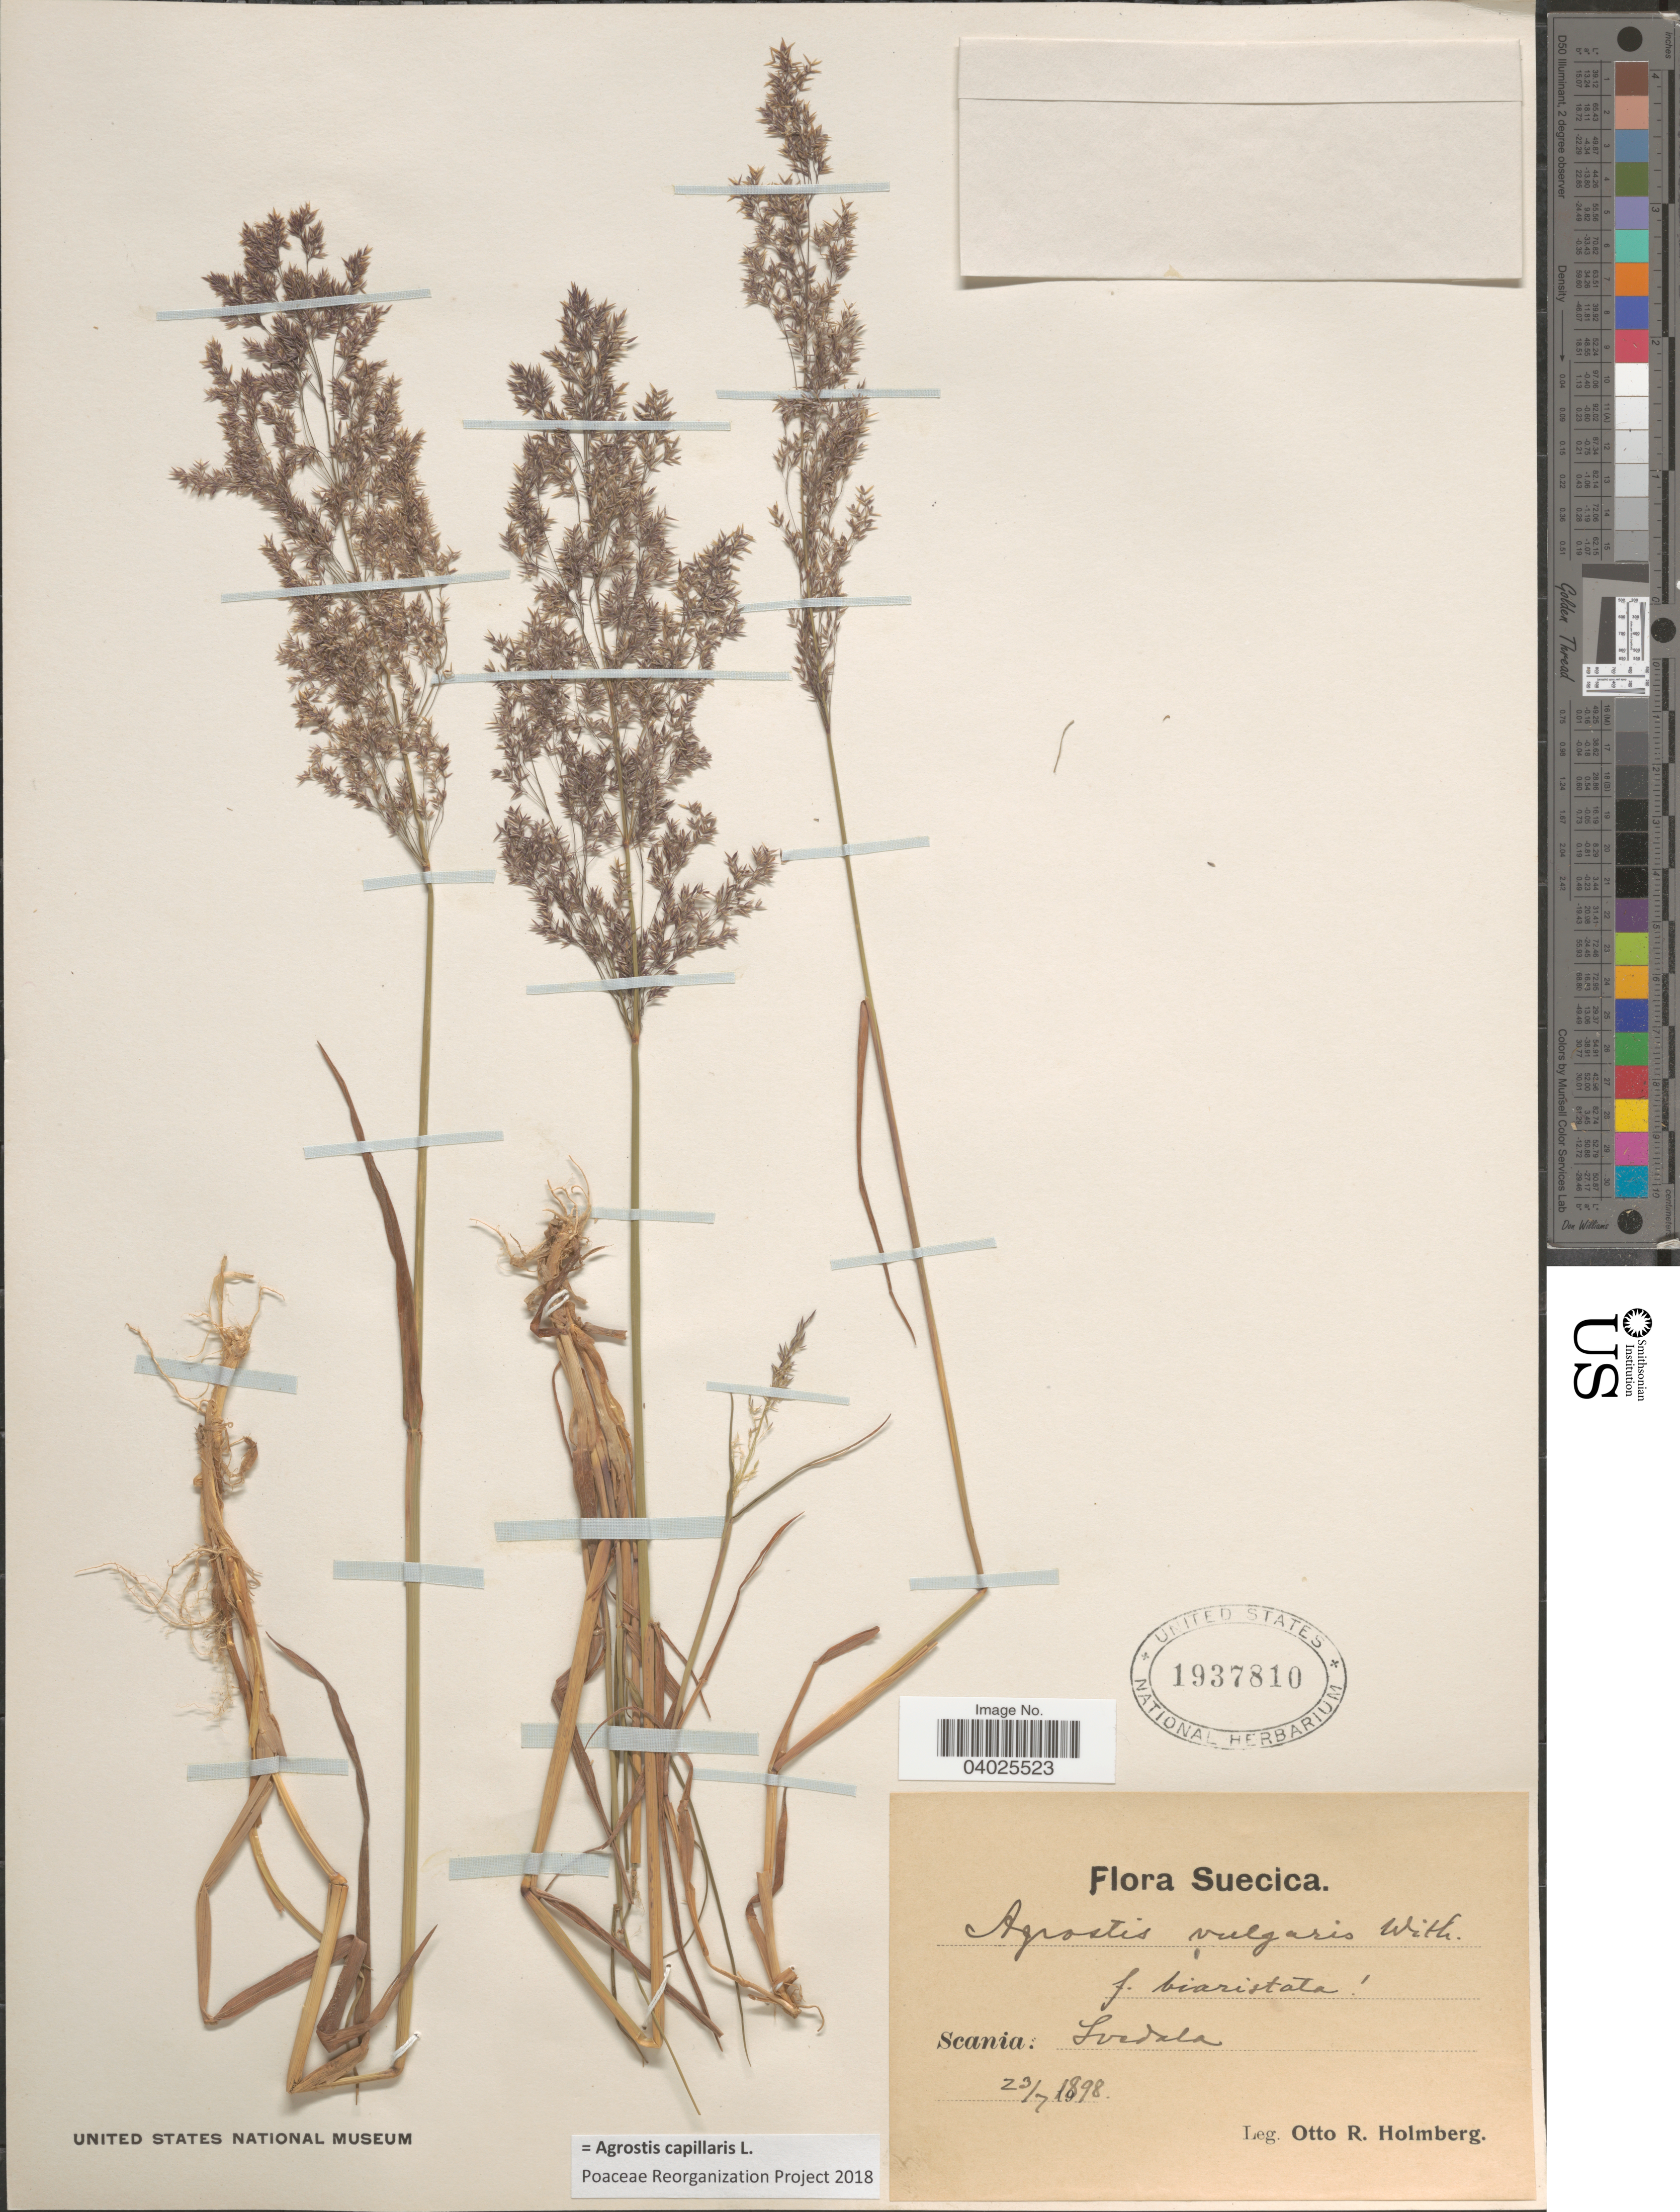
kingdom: Plantae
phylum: Tracheophyta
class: Liliopsida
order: Poales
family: Poaceae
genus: Agrostis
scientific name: Agrostis capillaris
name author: L.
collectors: O. Holmberg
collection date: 1898-07-23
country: Sweden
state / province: Skåne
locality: Suecica. Scania: Svedala.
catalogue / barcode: US 1937810